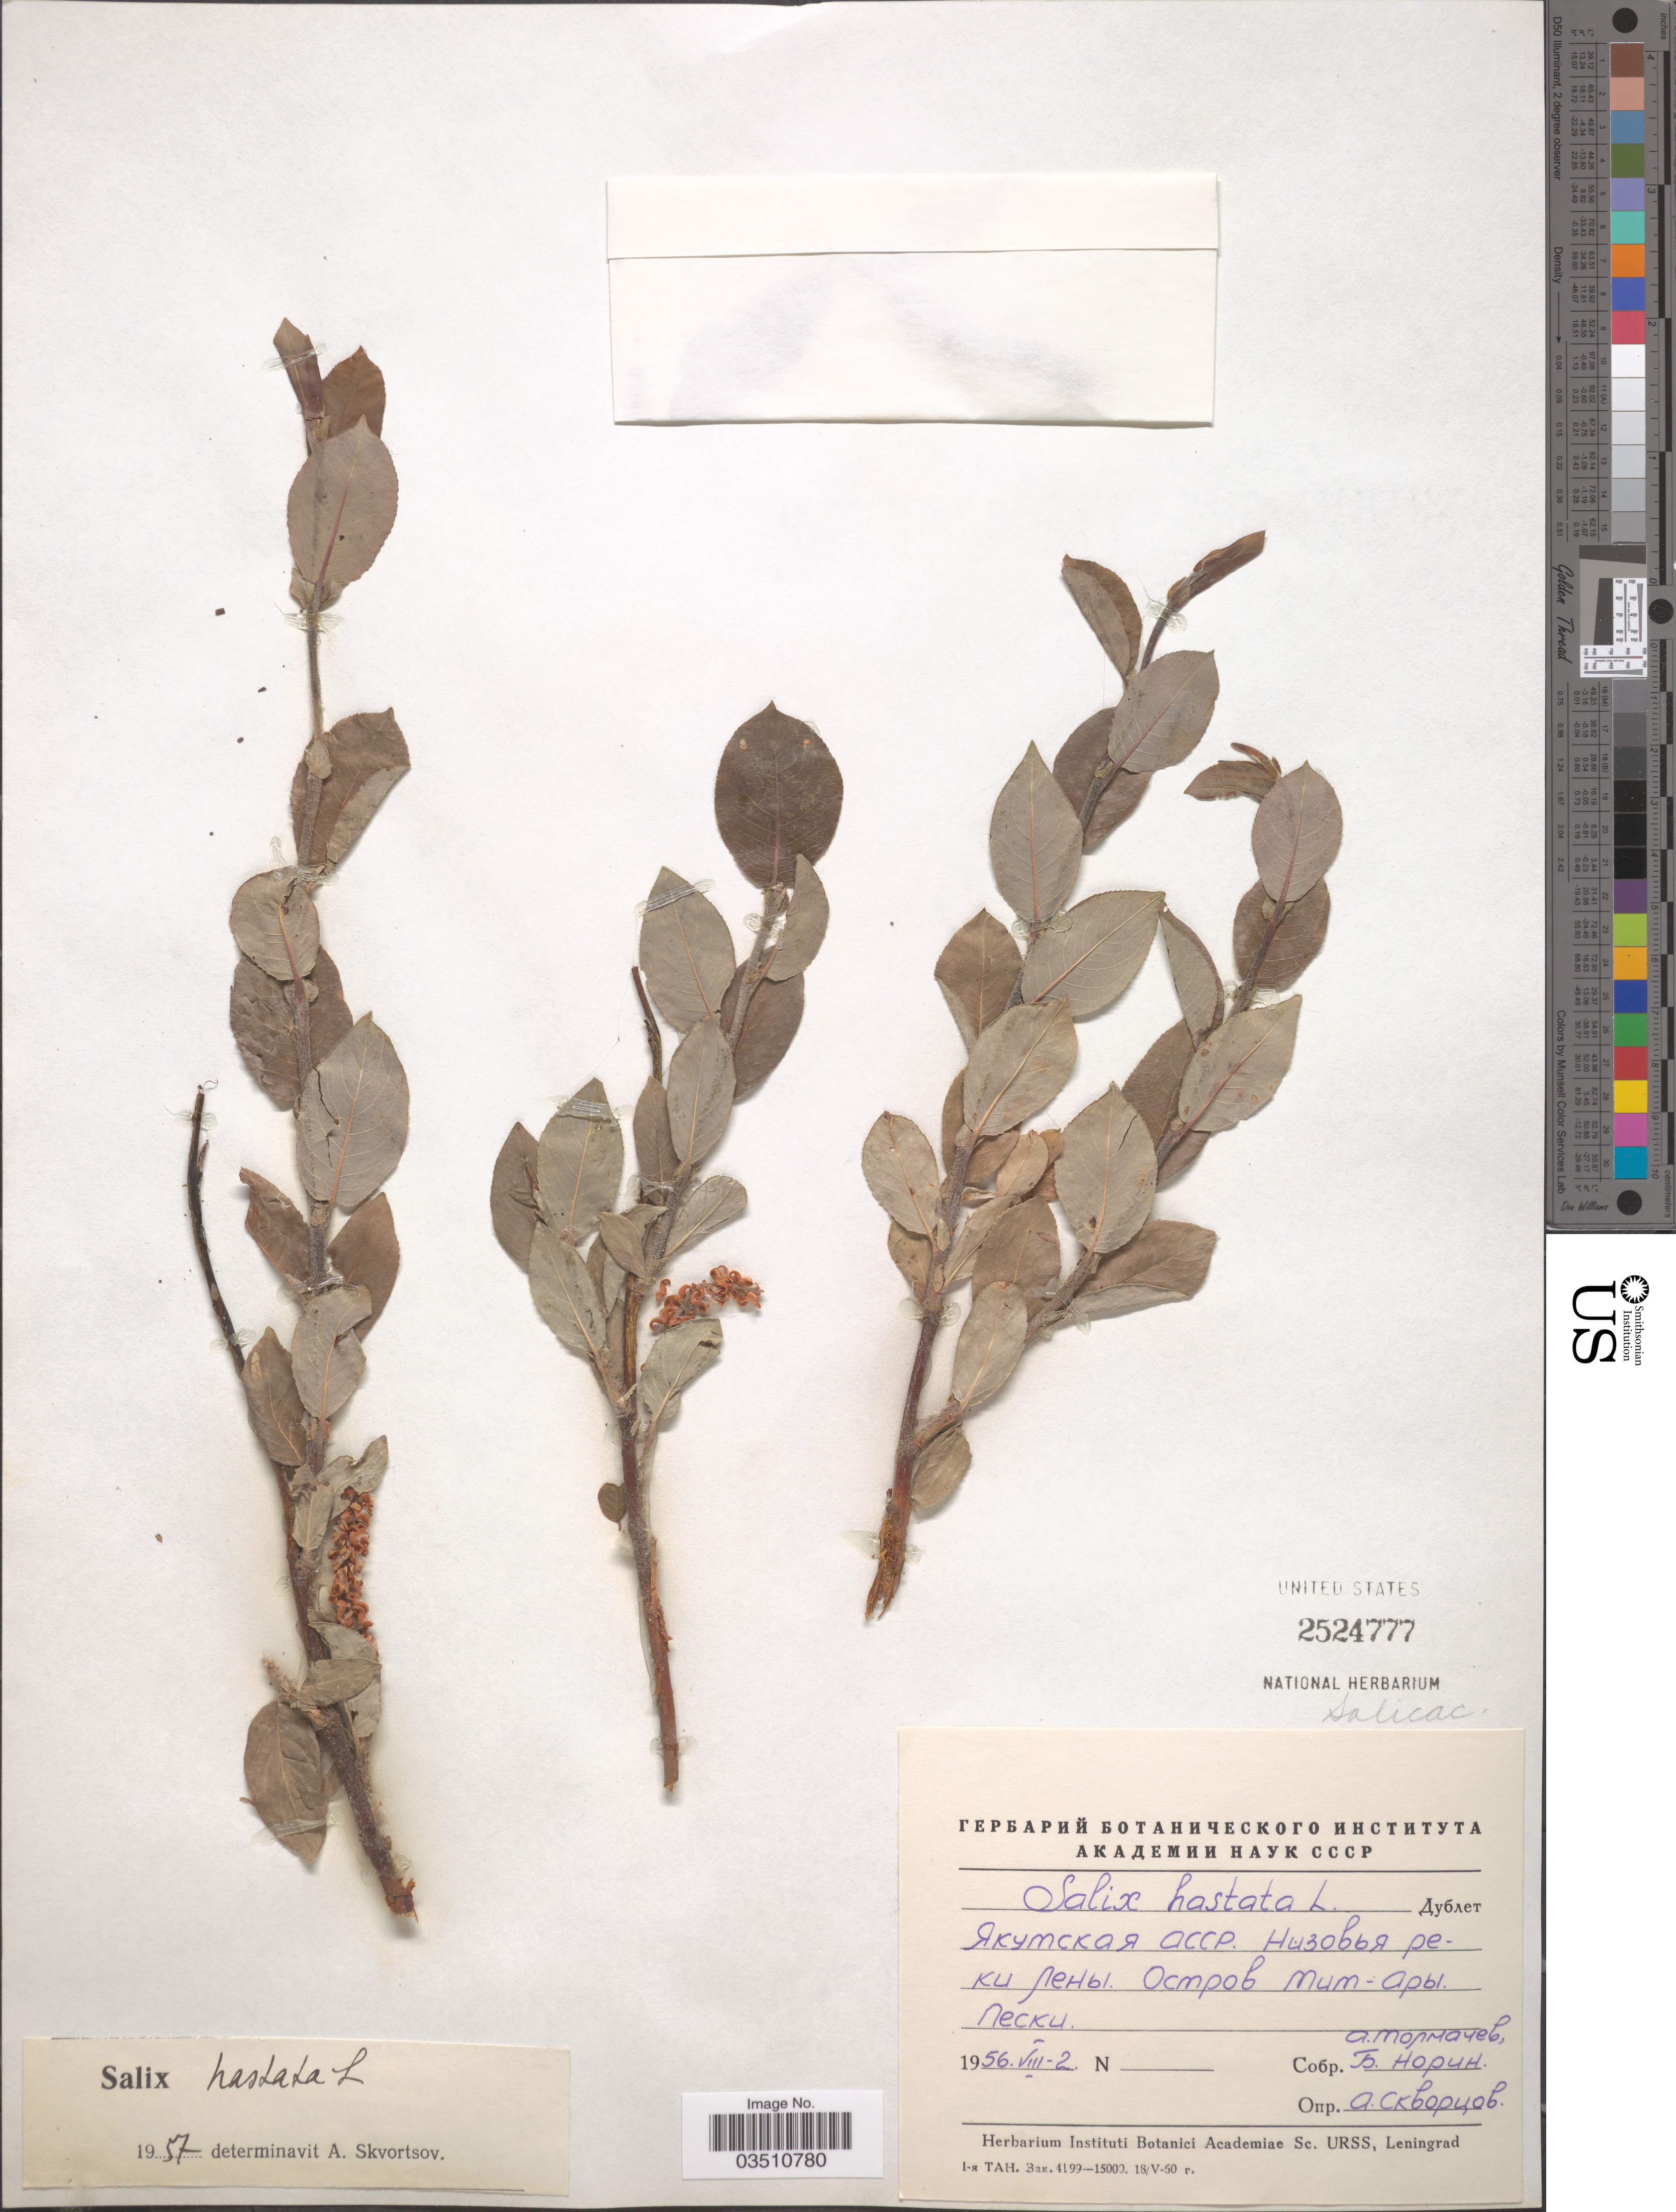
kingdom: Plantae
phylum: Tracheophyta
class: Magnoliopsida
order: Malpighiales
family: Salicaceae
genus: Salix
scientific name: Salix hastata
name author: L.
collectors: A. Tolmachev & B. Norin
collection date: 1956-08-02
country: Russian Federation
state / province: Sakha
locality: Tit-Ary Island, river Lena.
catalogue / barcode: US 2524777